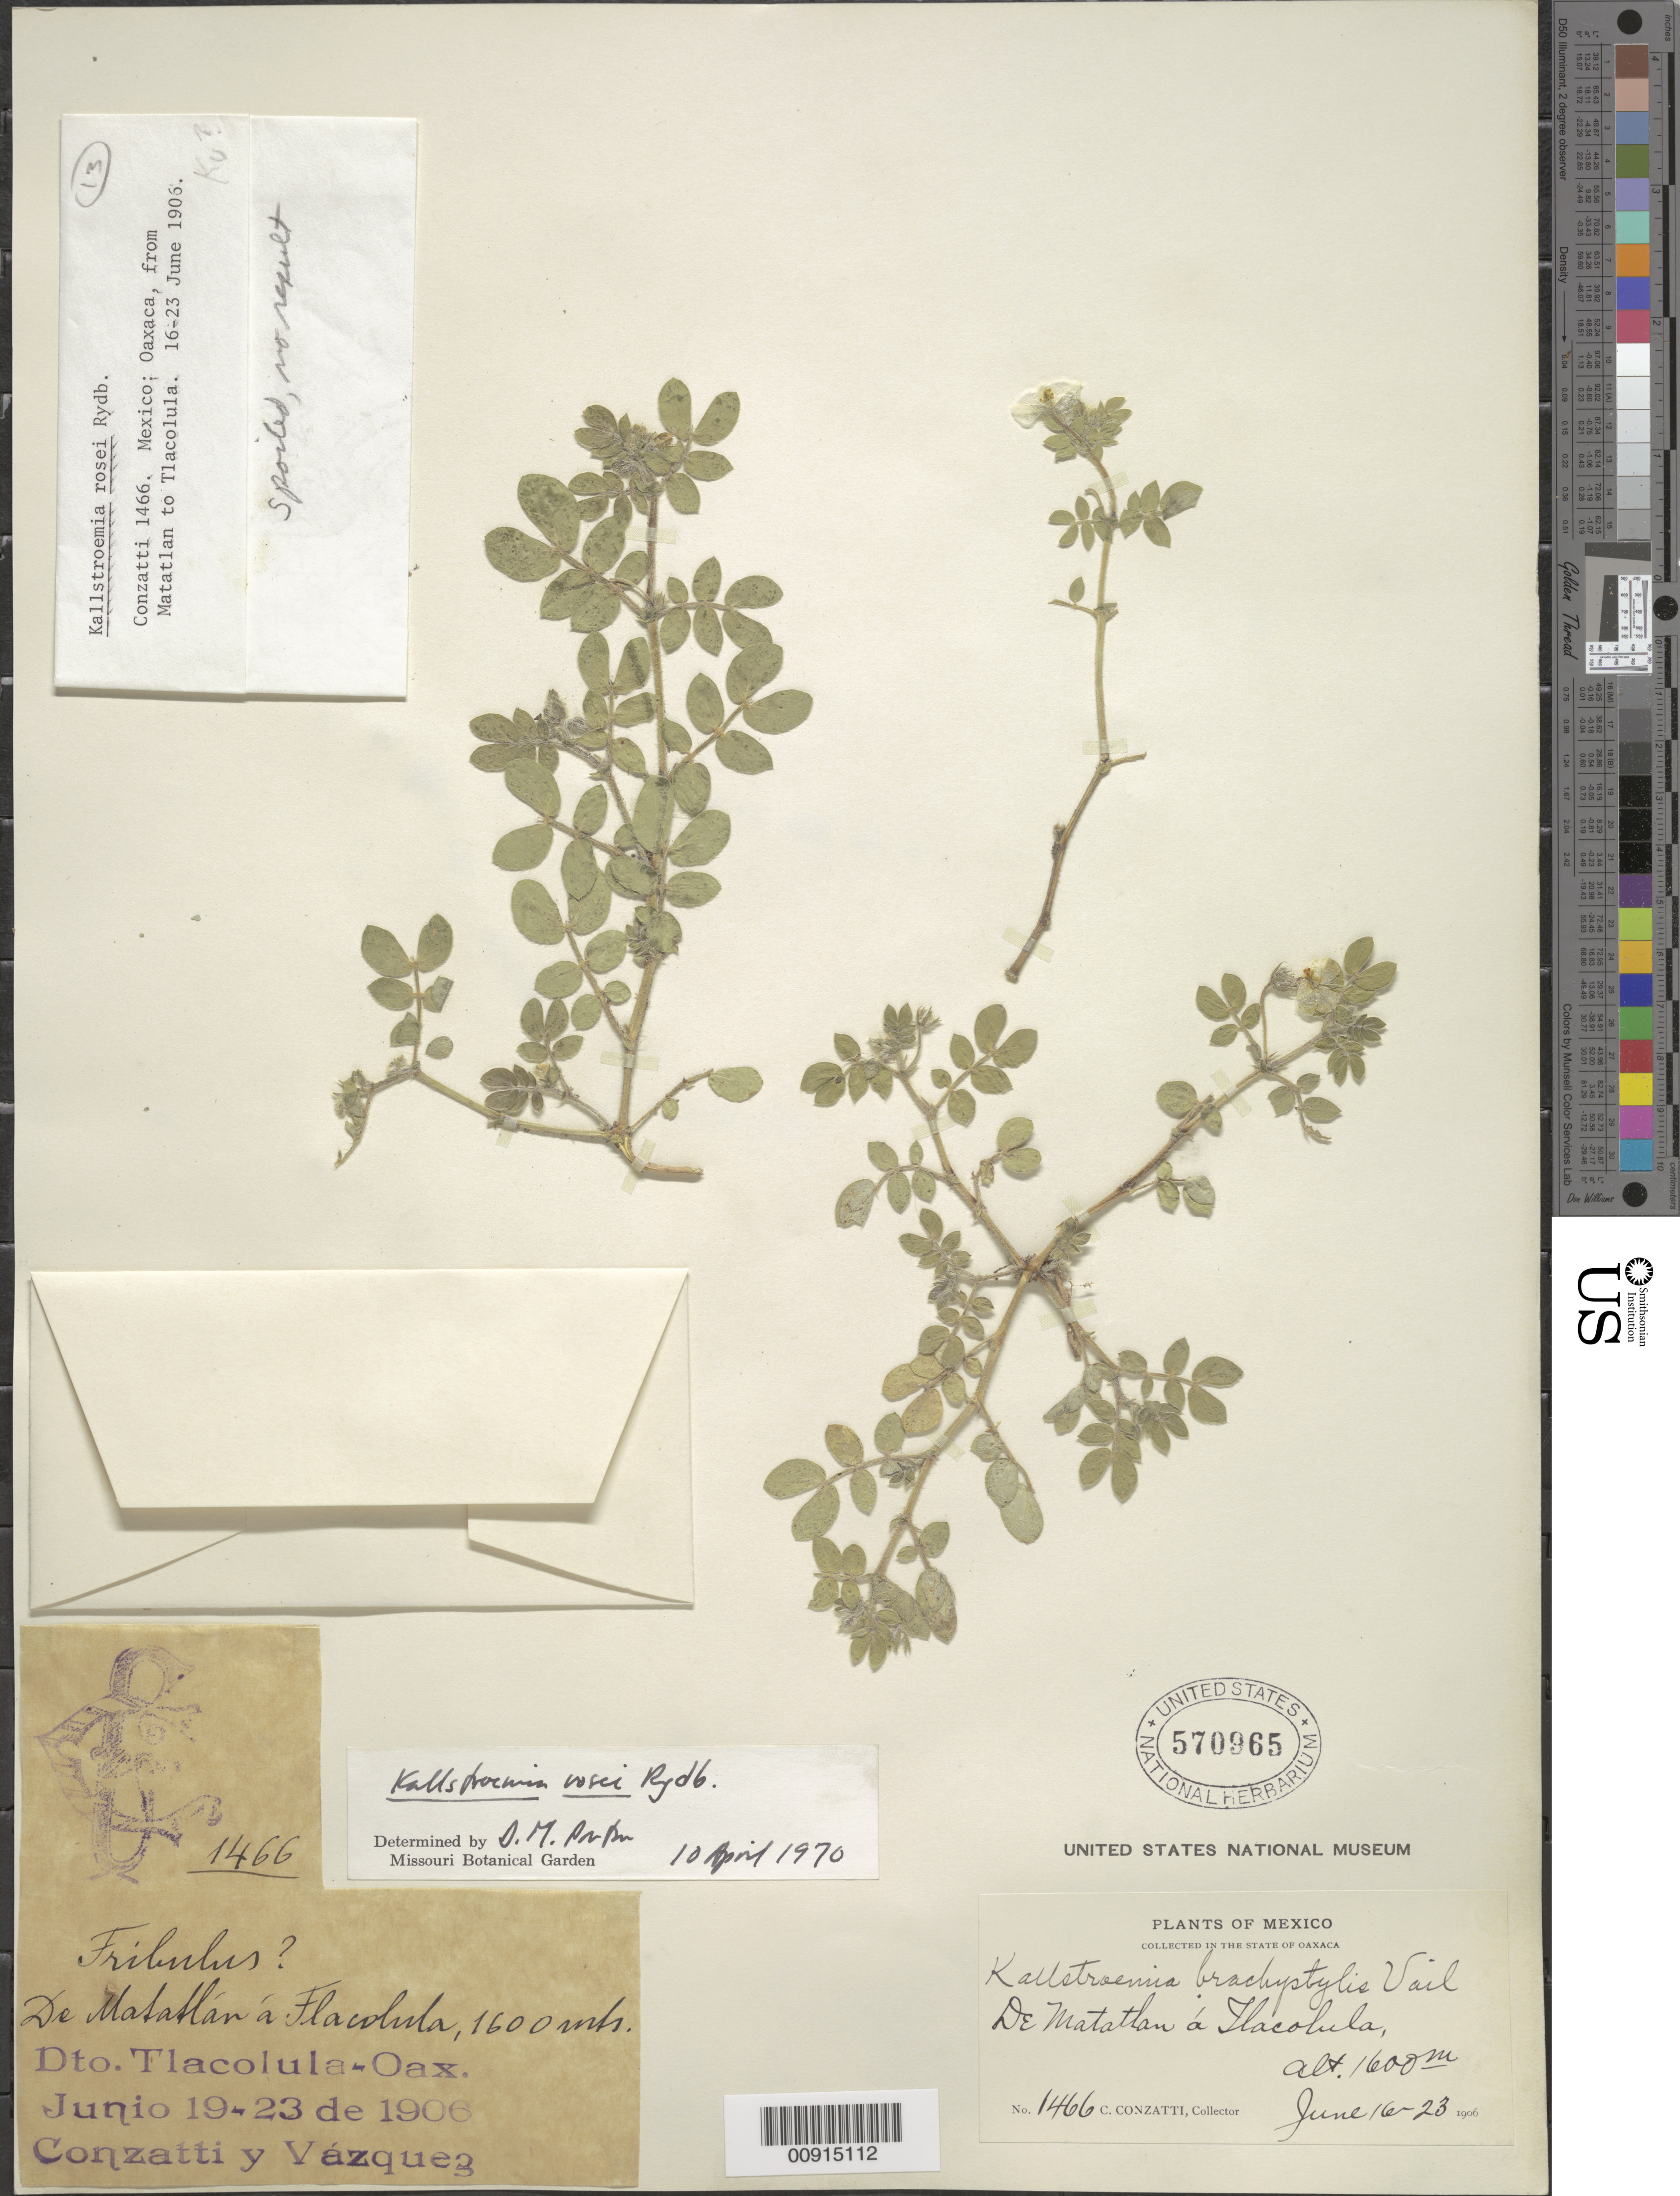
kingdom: Plantae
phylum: Tracheophyta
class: Magnoliopsida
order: Zygophyllales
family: Zygophyllaceae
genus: Kallstroemia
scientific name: Kallstroemia rosei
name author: Rydb.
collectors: C. Conzatti & -. Vazquez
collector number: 1466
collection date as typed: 16 Jun 1906 to 23 Jun 1906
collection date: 1906-06-16/1906-06-23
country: Mexico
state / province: Oaxaca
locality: Oaxaca: De Matatlán a Tlacolula.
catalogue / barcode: US 570965